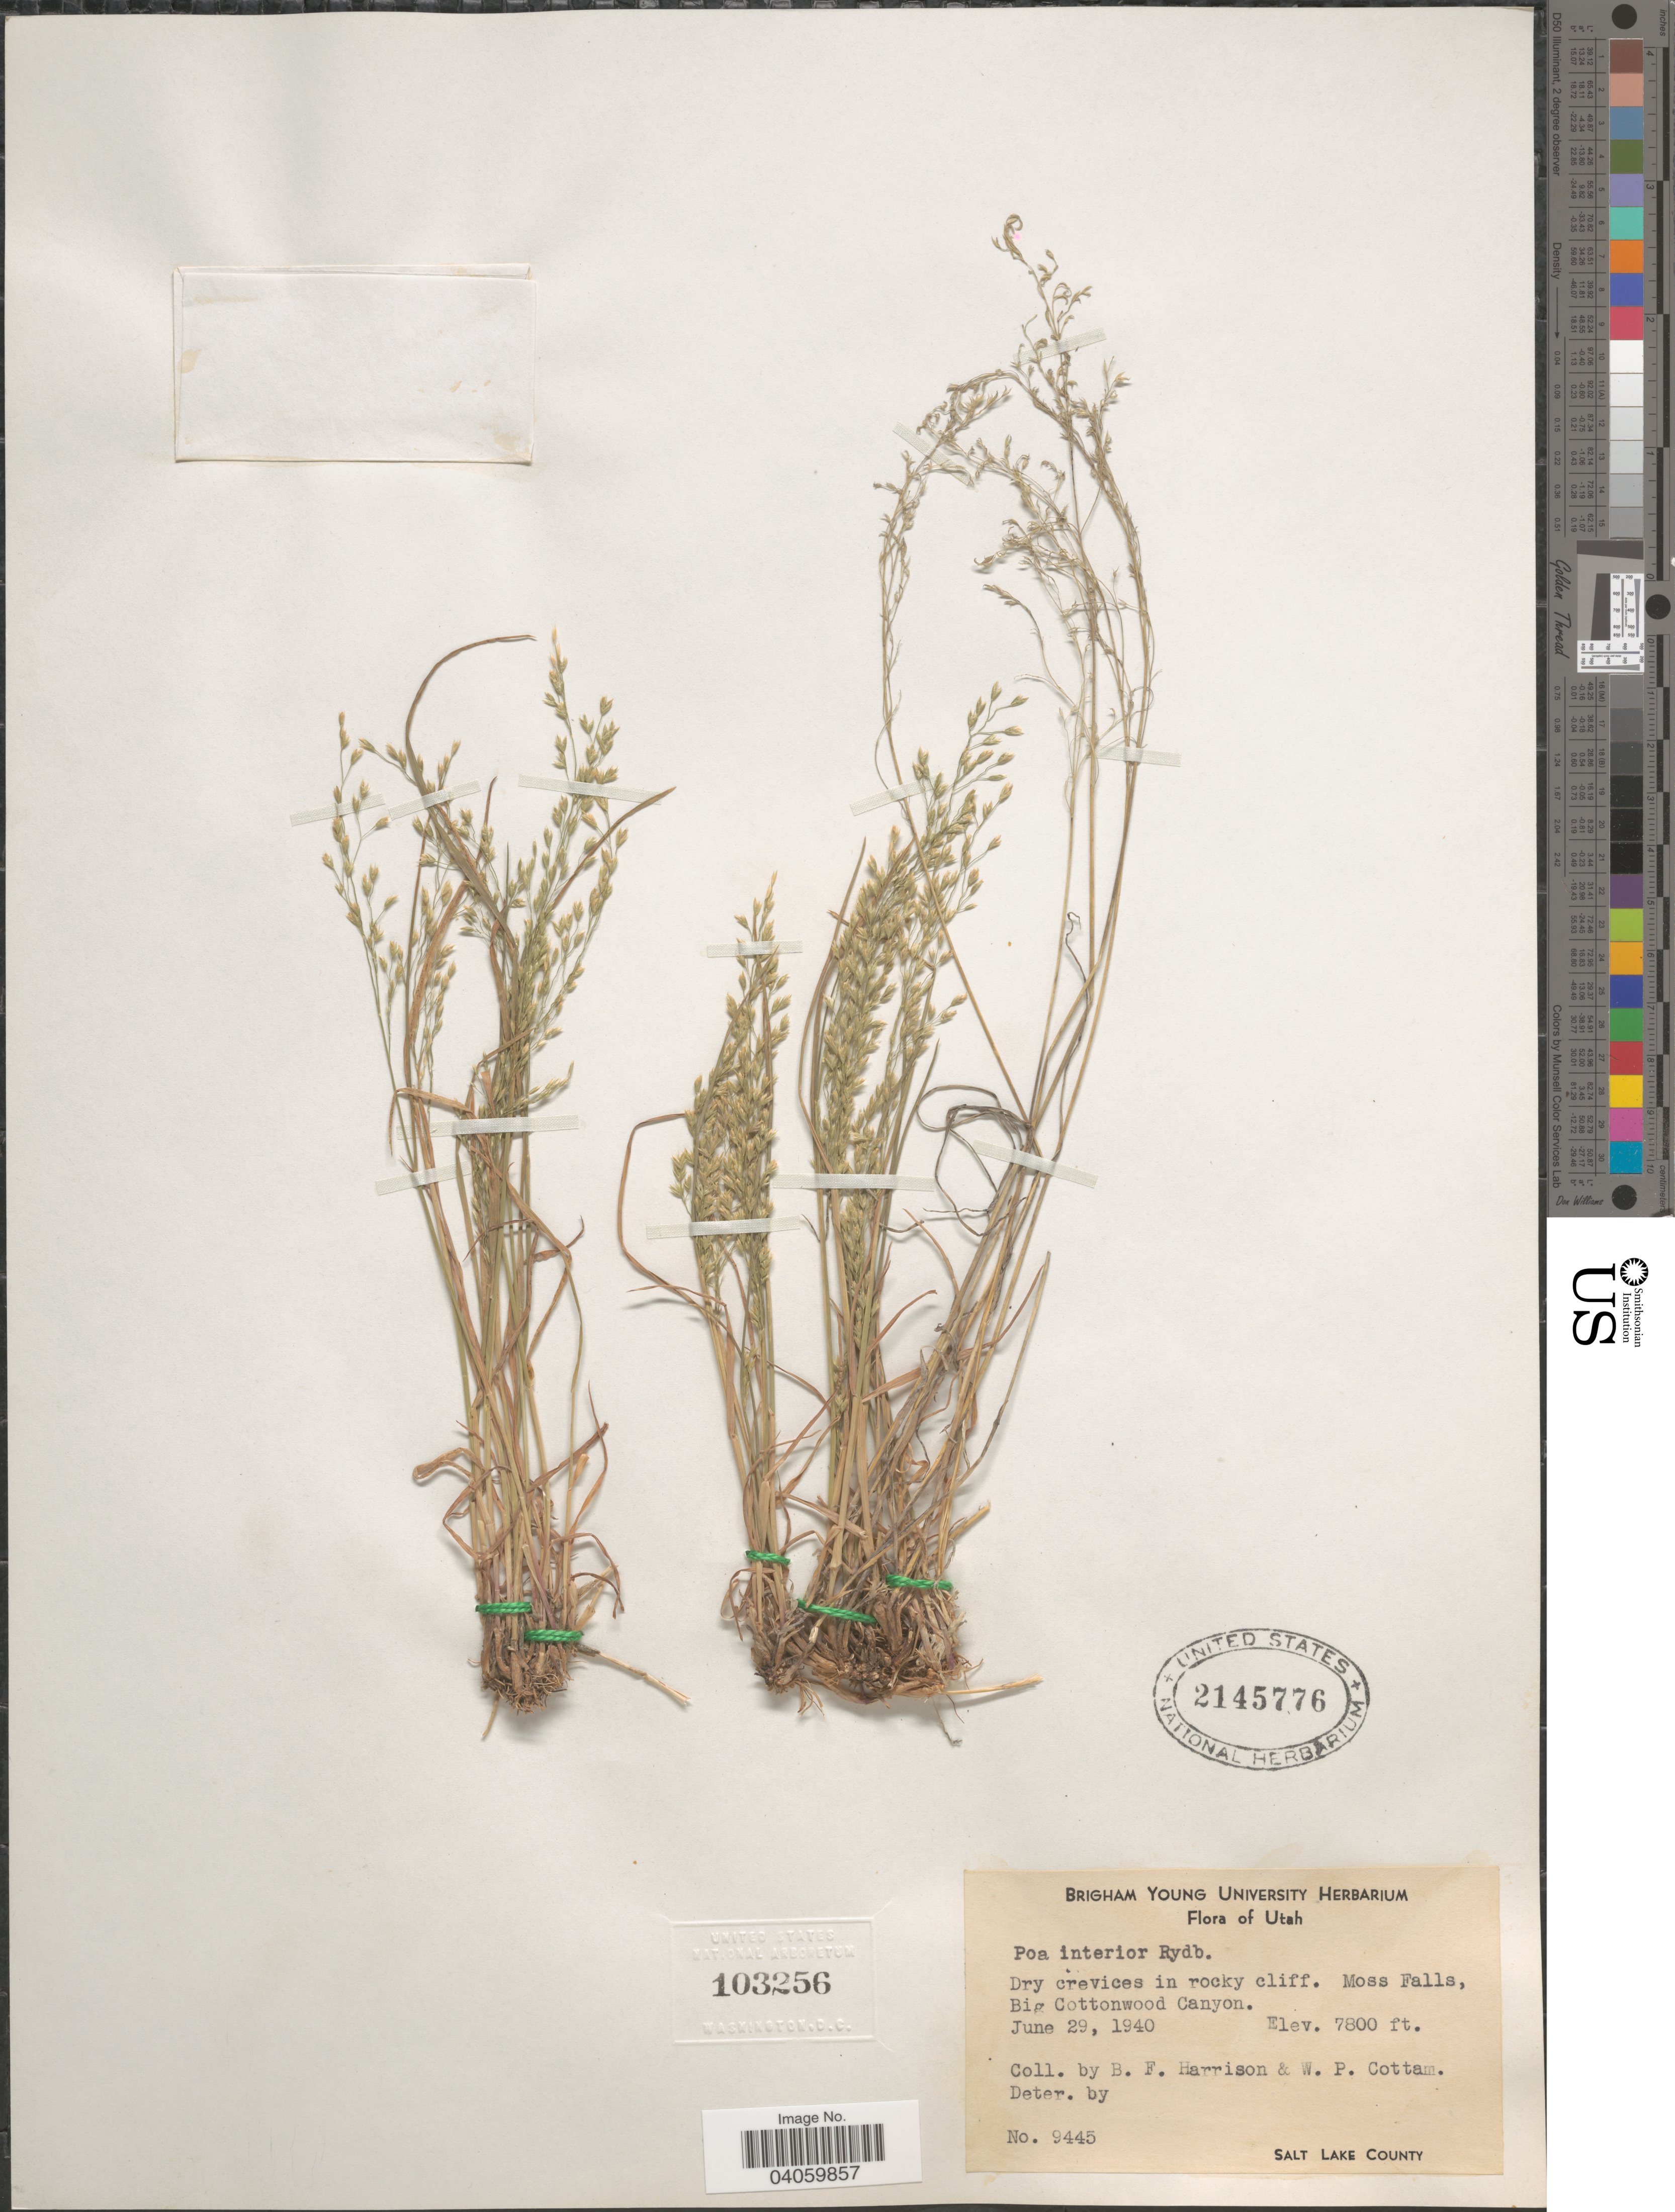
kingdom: Plantae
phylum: Tracheophyta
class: Liliopsida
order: Poales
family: Poaceae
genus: Poa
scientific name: Poa interior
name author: Rydb.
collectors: B. F. Harrison & W. Cottam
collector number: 9445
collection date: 1940-06-29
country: United States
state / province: Utah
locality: Dry crevices in rocky cliff. Moss Falls, Big Cottonwood Canyon. Salt Lake County.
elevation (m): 2377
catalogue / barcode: US 2145776